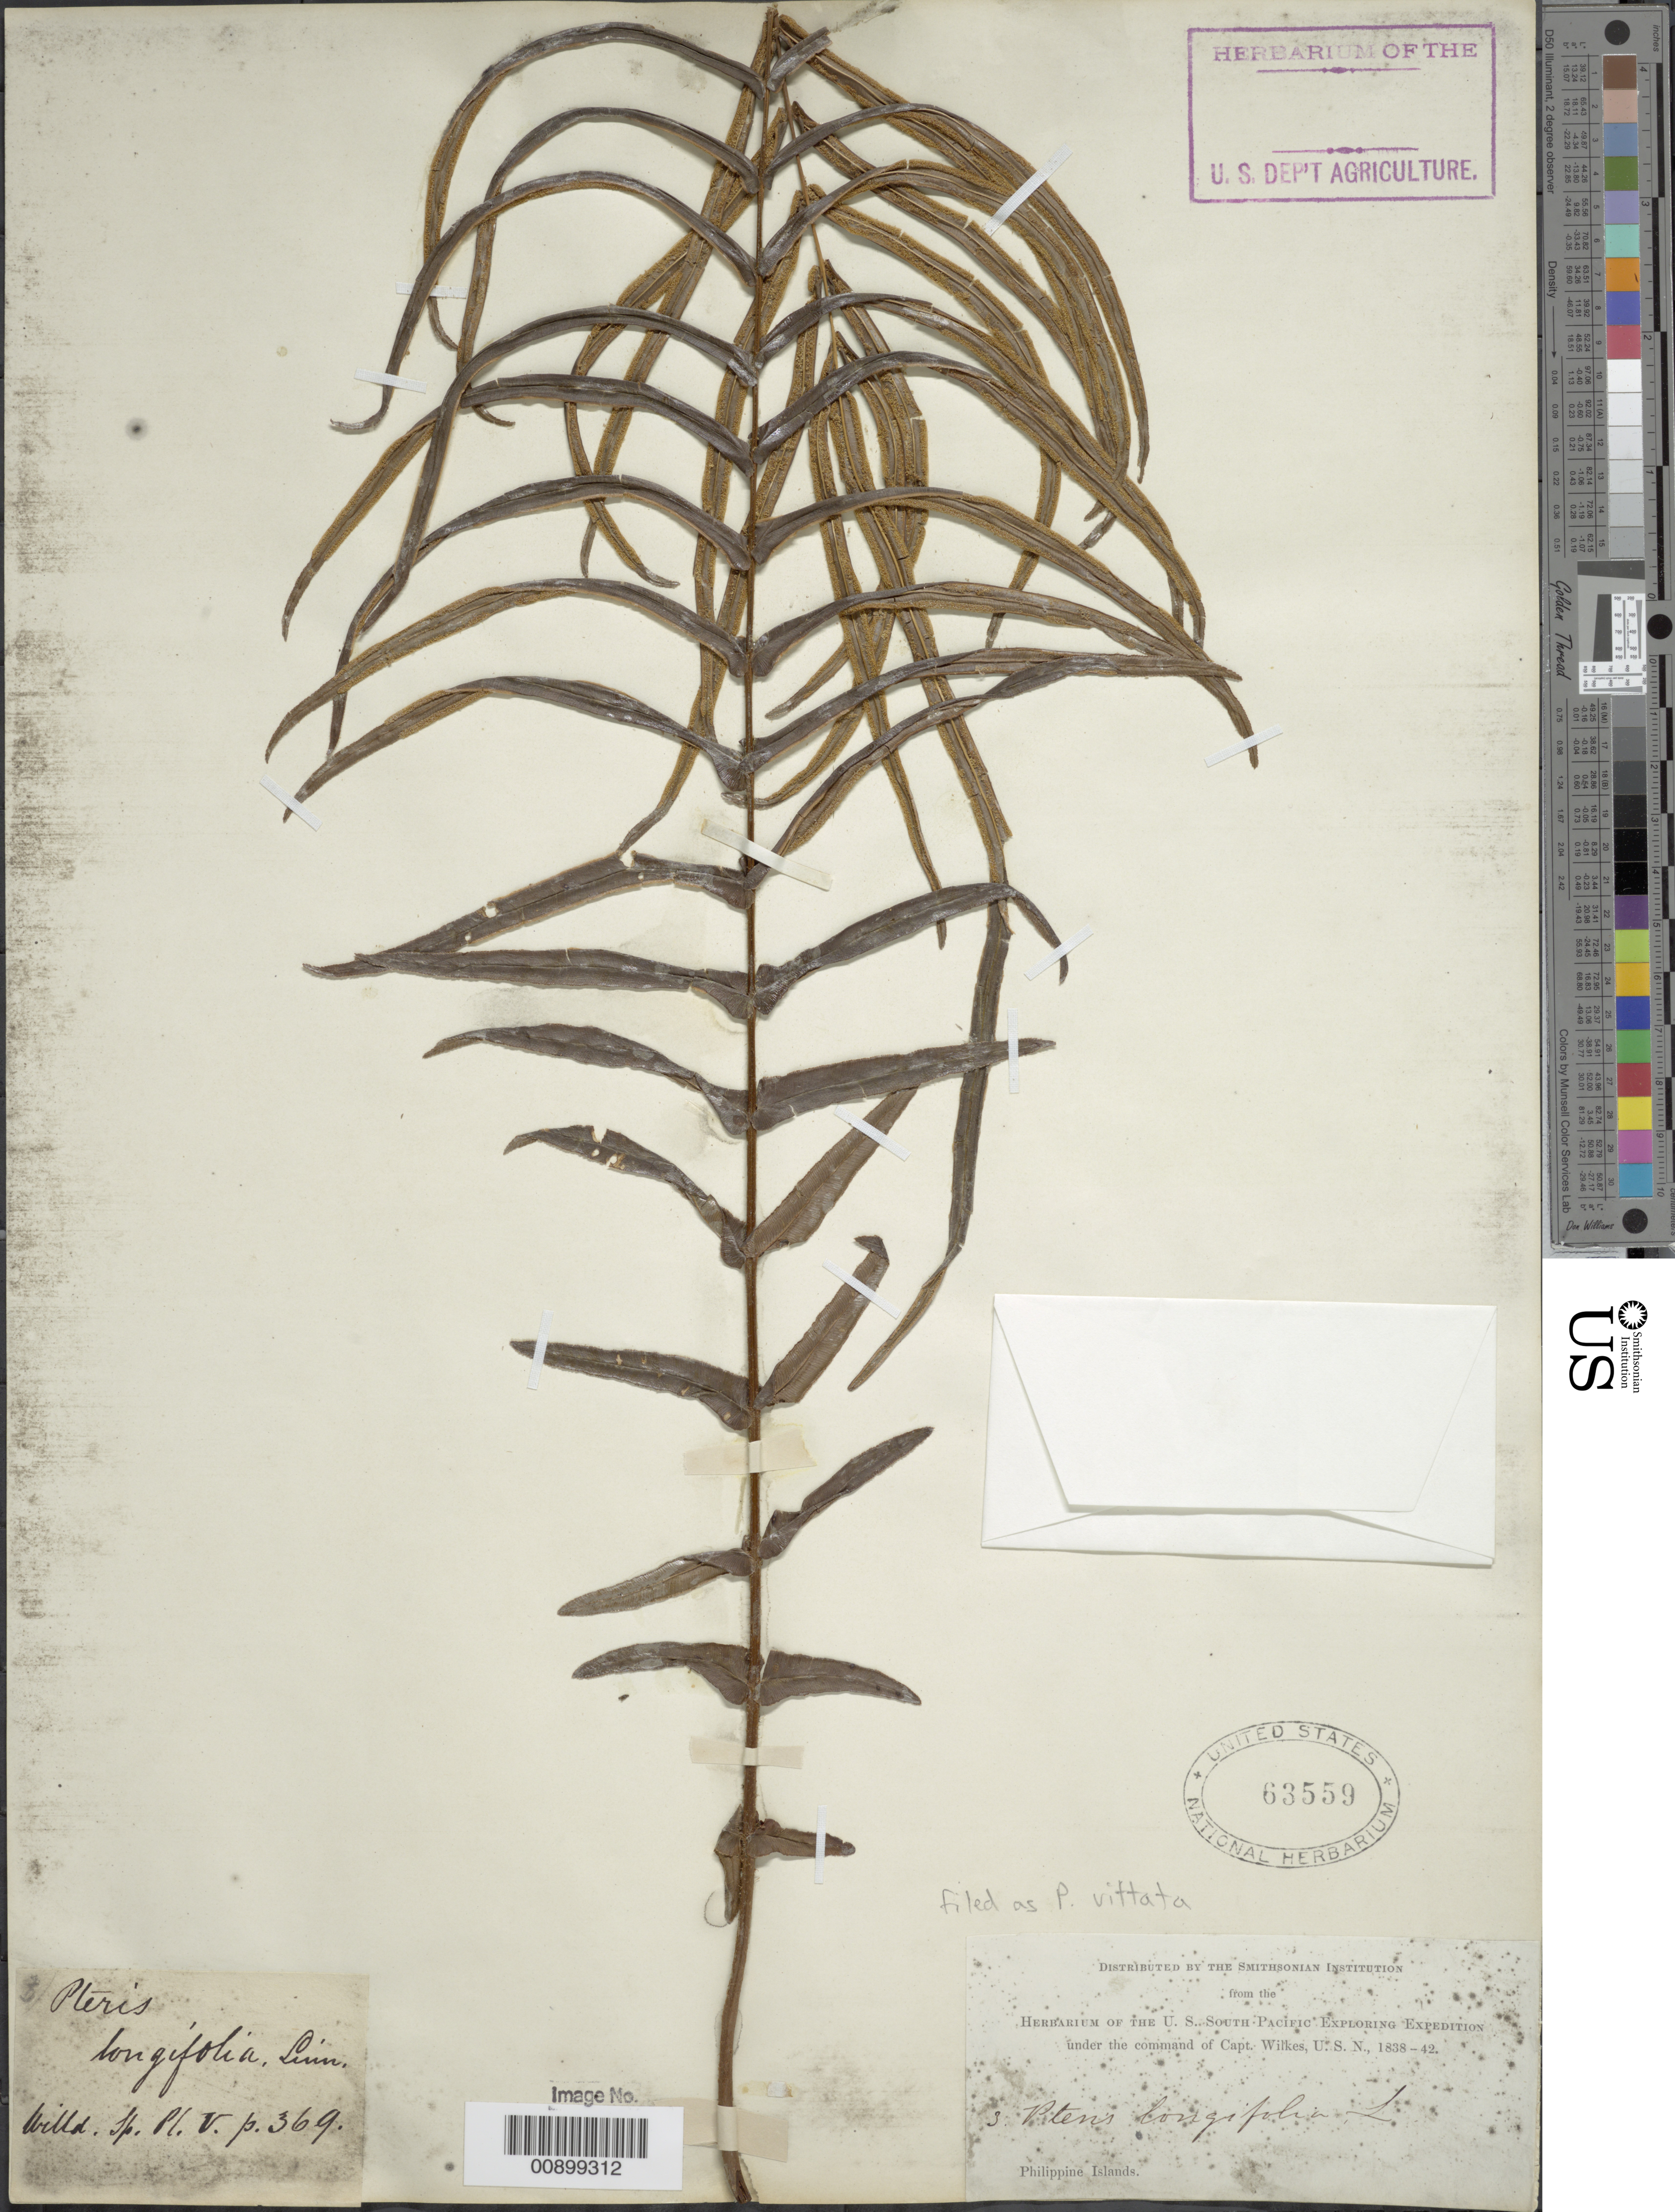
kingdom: Plantae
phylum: Tracheophyta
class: Polypodiopsida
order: Polypodiales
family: Pteridaceae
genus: Pteris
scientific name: Pteris longifolia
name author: L.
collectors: Wilkes Explor. Exped.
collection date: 1838/1842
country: Philippines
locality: Philippine Islands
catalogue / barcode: US 63559